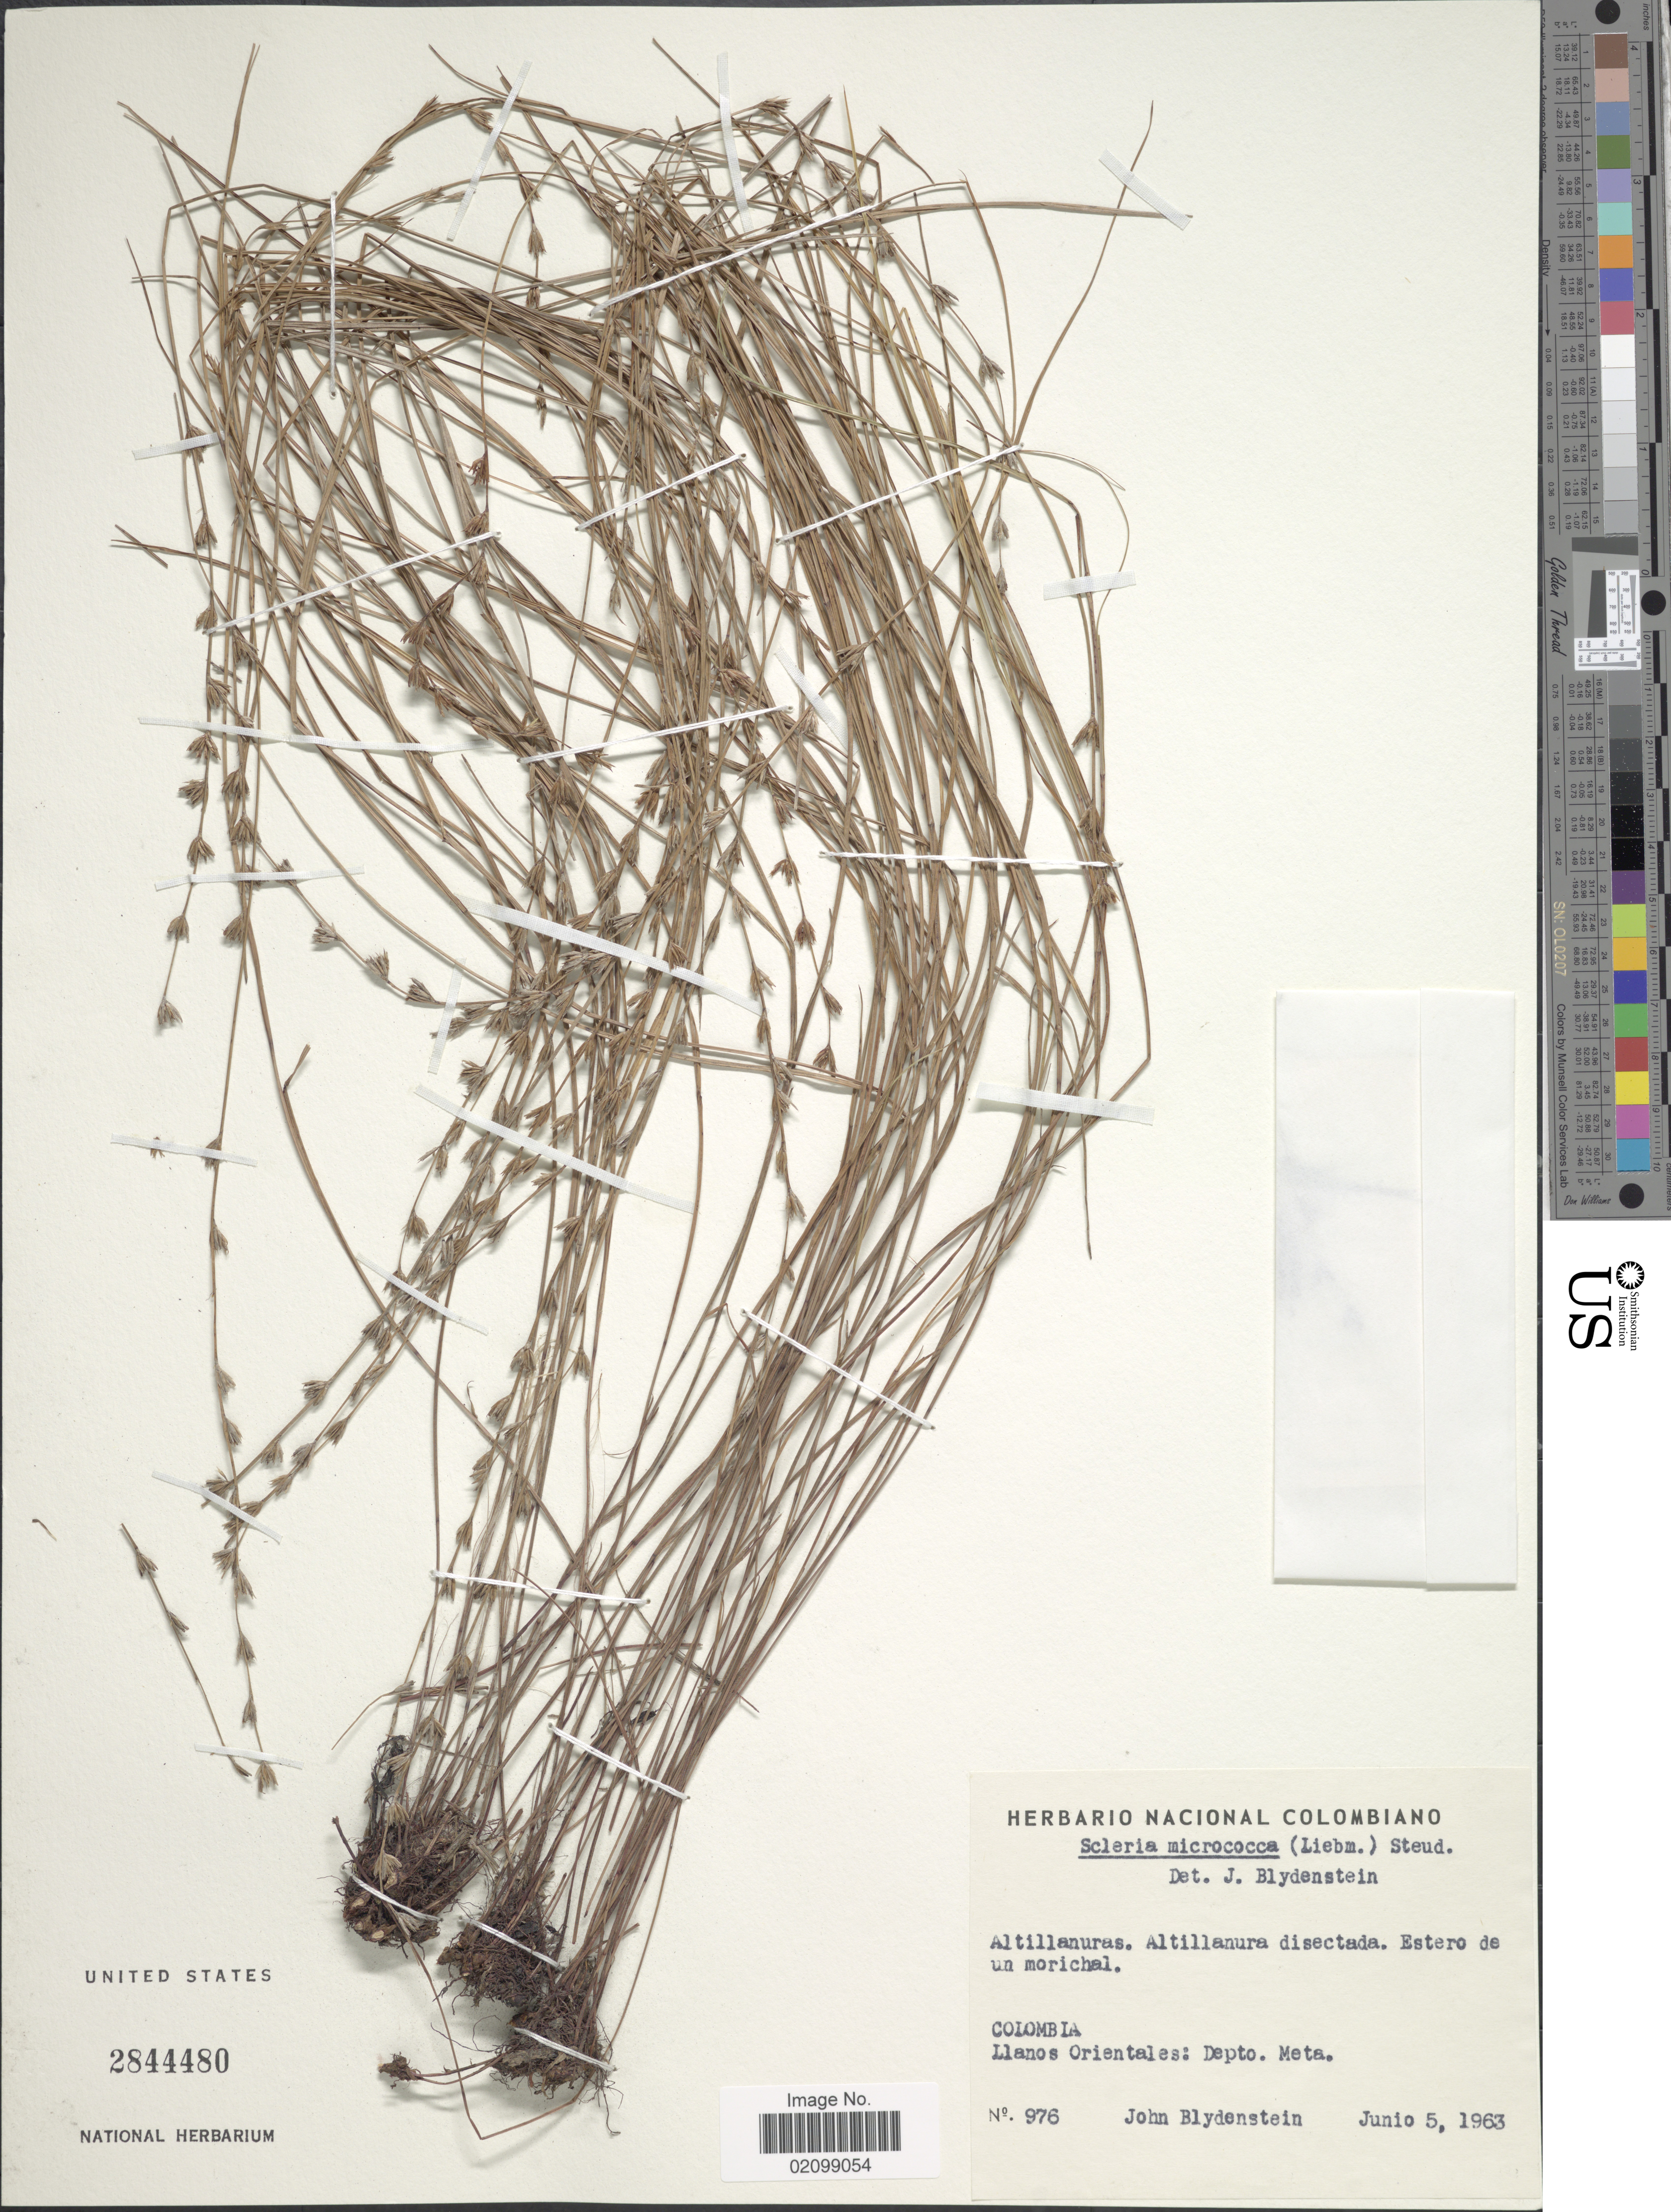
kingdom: Plantae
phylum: Tracheophyta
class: Liliopsida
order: Poales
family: Cyperaceae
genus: Scleria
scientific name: Scleria micrococca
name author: (Liebm.) Steud.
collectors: J. Blydenstein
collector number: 976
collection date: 1953-06-05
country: Colombia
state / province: Meta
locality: Colombia, Llanos Orientales: Depto. Meta.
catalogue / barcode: US 2844480